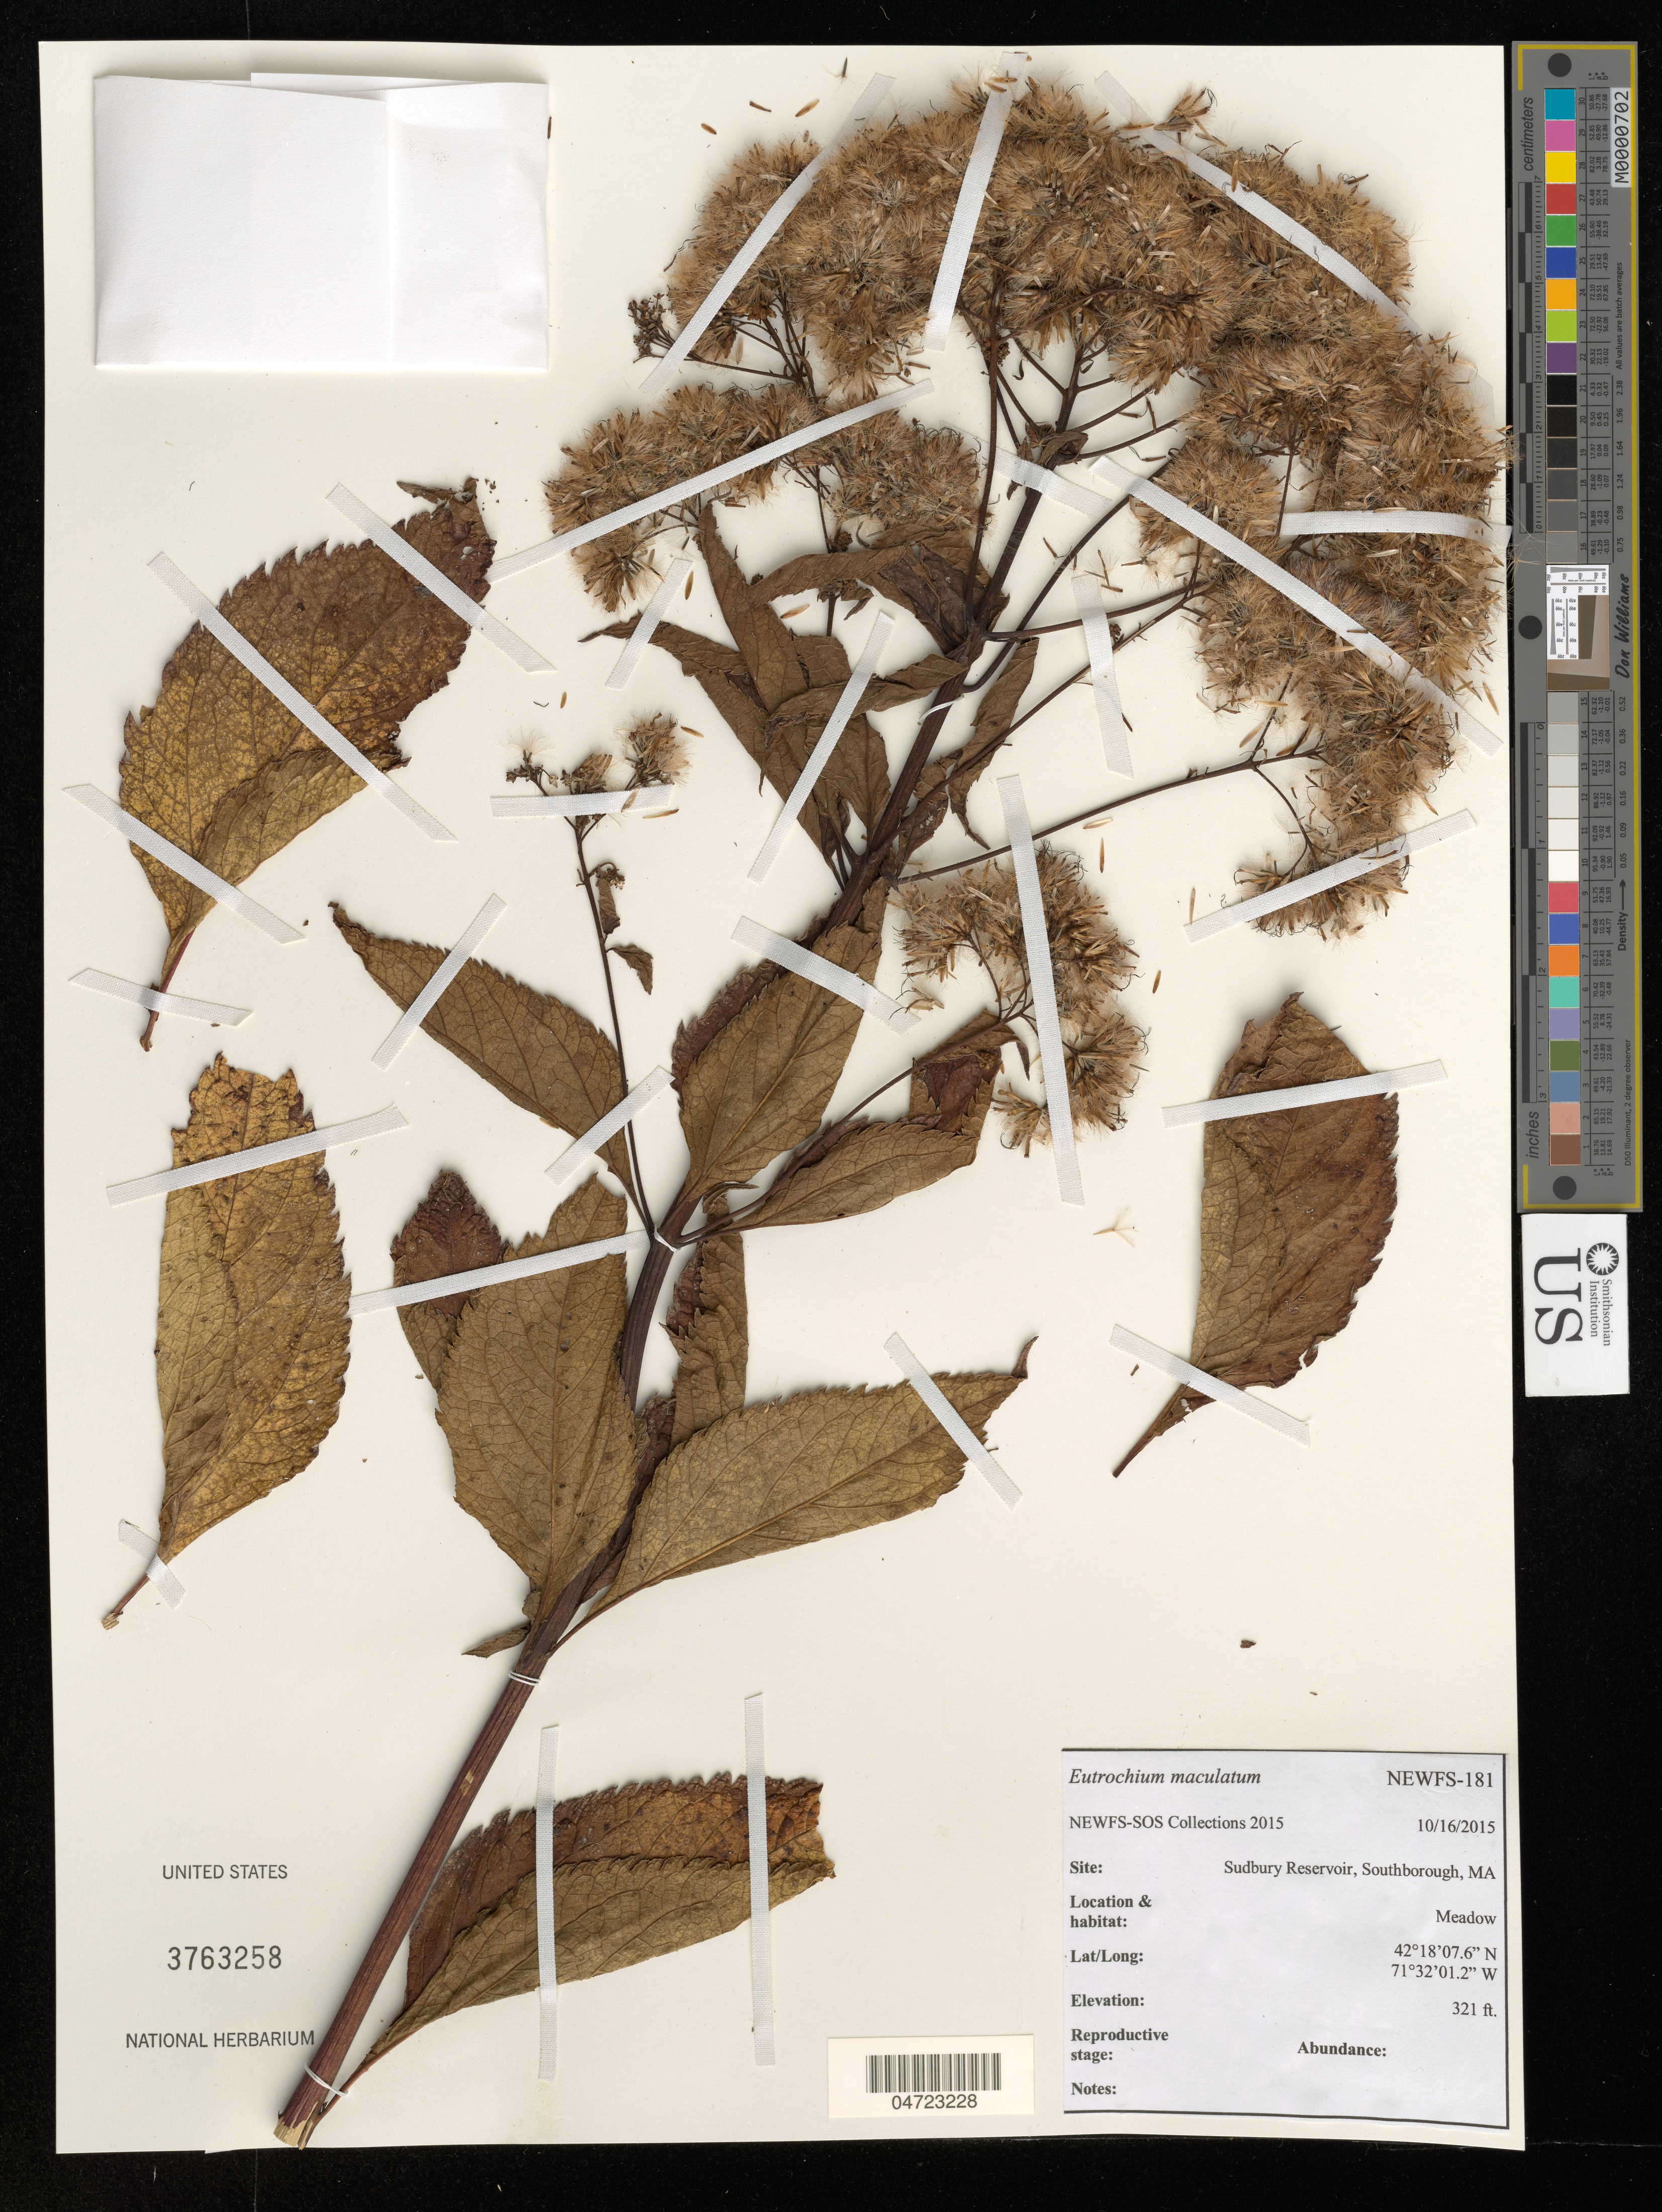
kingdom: Plantae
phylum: Tracheophyta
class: Magnoliopsida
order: Asterales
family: Asteraceae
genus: Eutrochium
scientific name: Eutrochium maculatum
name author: (L.) E.E. Lamont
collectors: NEWFS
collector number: NEWFS-181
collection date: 2015-10-16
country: United States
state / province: Massachusetts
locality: Sudbury Reservoir, Southborough.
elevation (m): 98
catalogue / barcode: US 3763258